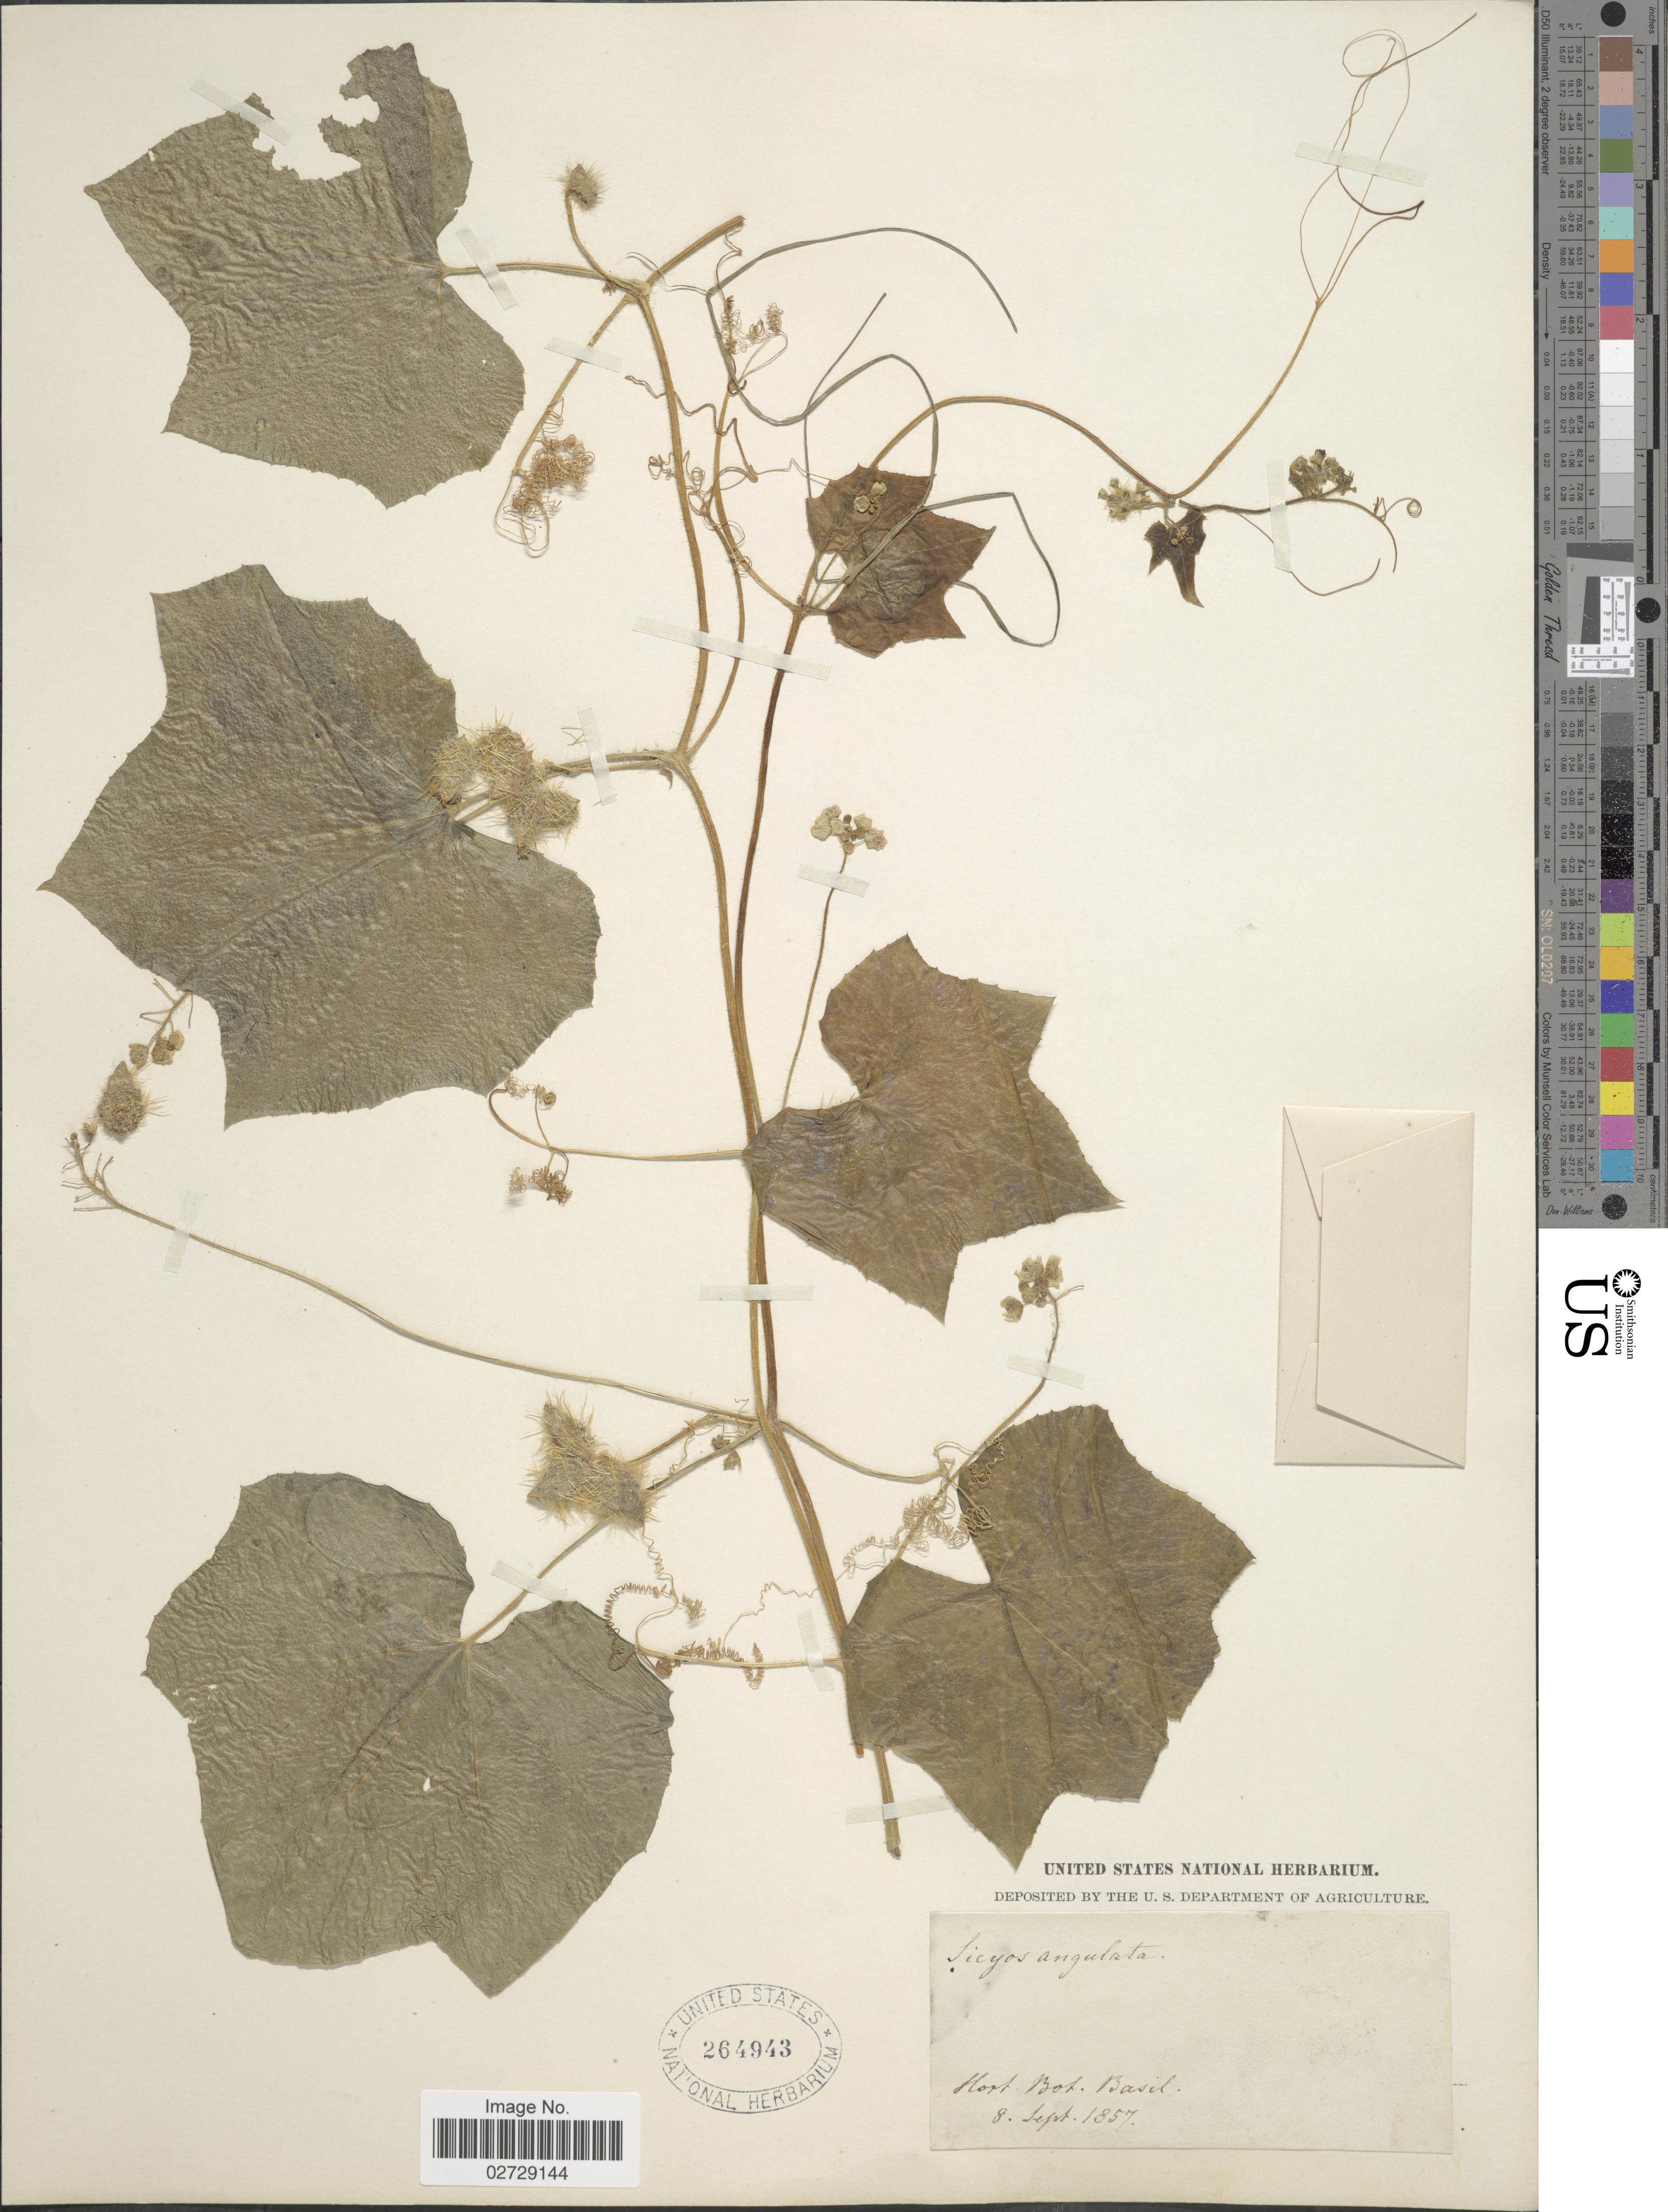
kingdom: Plantae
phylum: Tracheophyta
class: Magnoliopsida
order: Cucurbitales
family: Cucurbitaceae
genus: Sicyos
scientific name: Sicyos angulatus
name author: L.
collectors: ex Herb. Basil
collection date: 1857-09-08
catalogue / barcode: US 264943